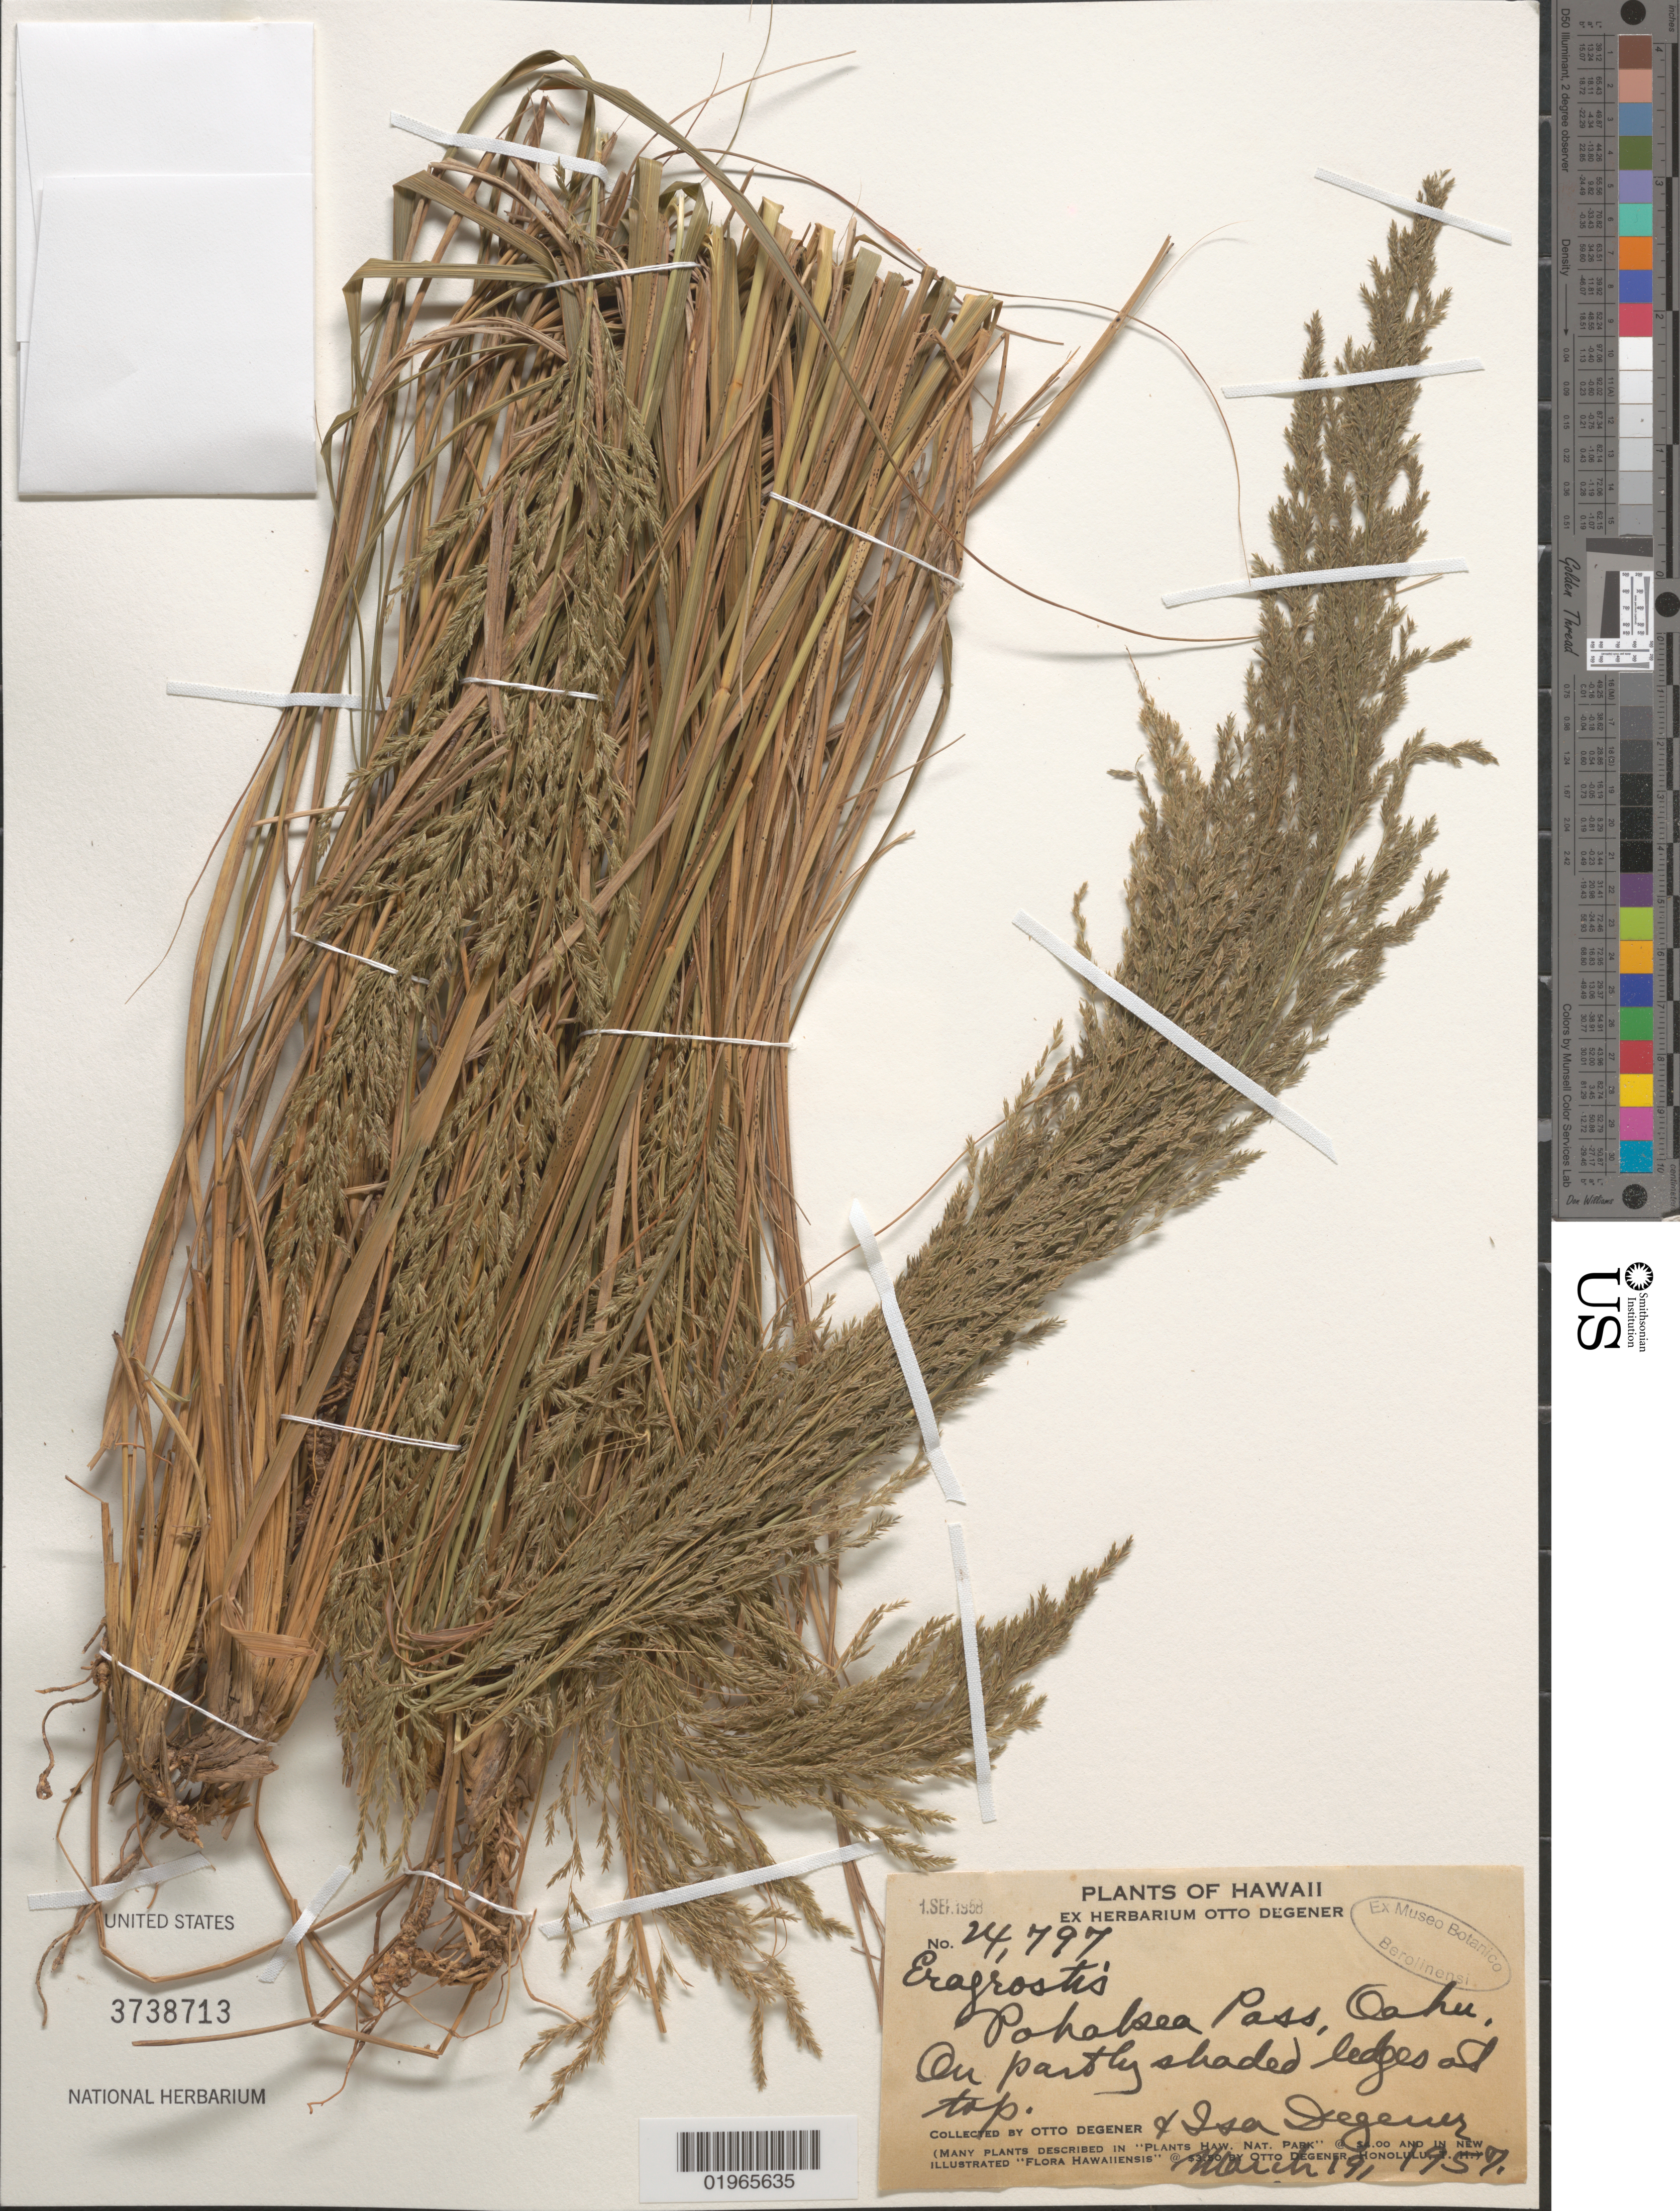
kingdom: Plantae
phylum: Tracheophyta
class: Liliopsida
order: Poales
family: Poaceae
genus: Eragrostis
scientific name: Eragrostis sp.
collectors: O. Degener & I. Degener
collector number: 24797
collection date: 1957-03-19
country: United States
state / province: Hawaii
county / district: Honolulu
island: Oahu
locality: Pohakea Pass, on partly shaded ledges at top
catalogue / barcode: US 3738713